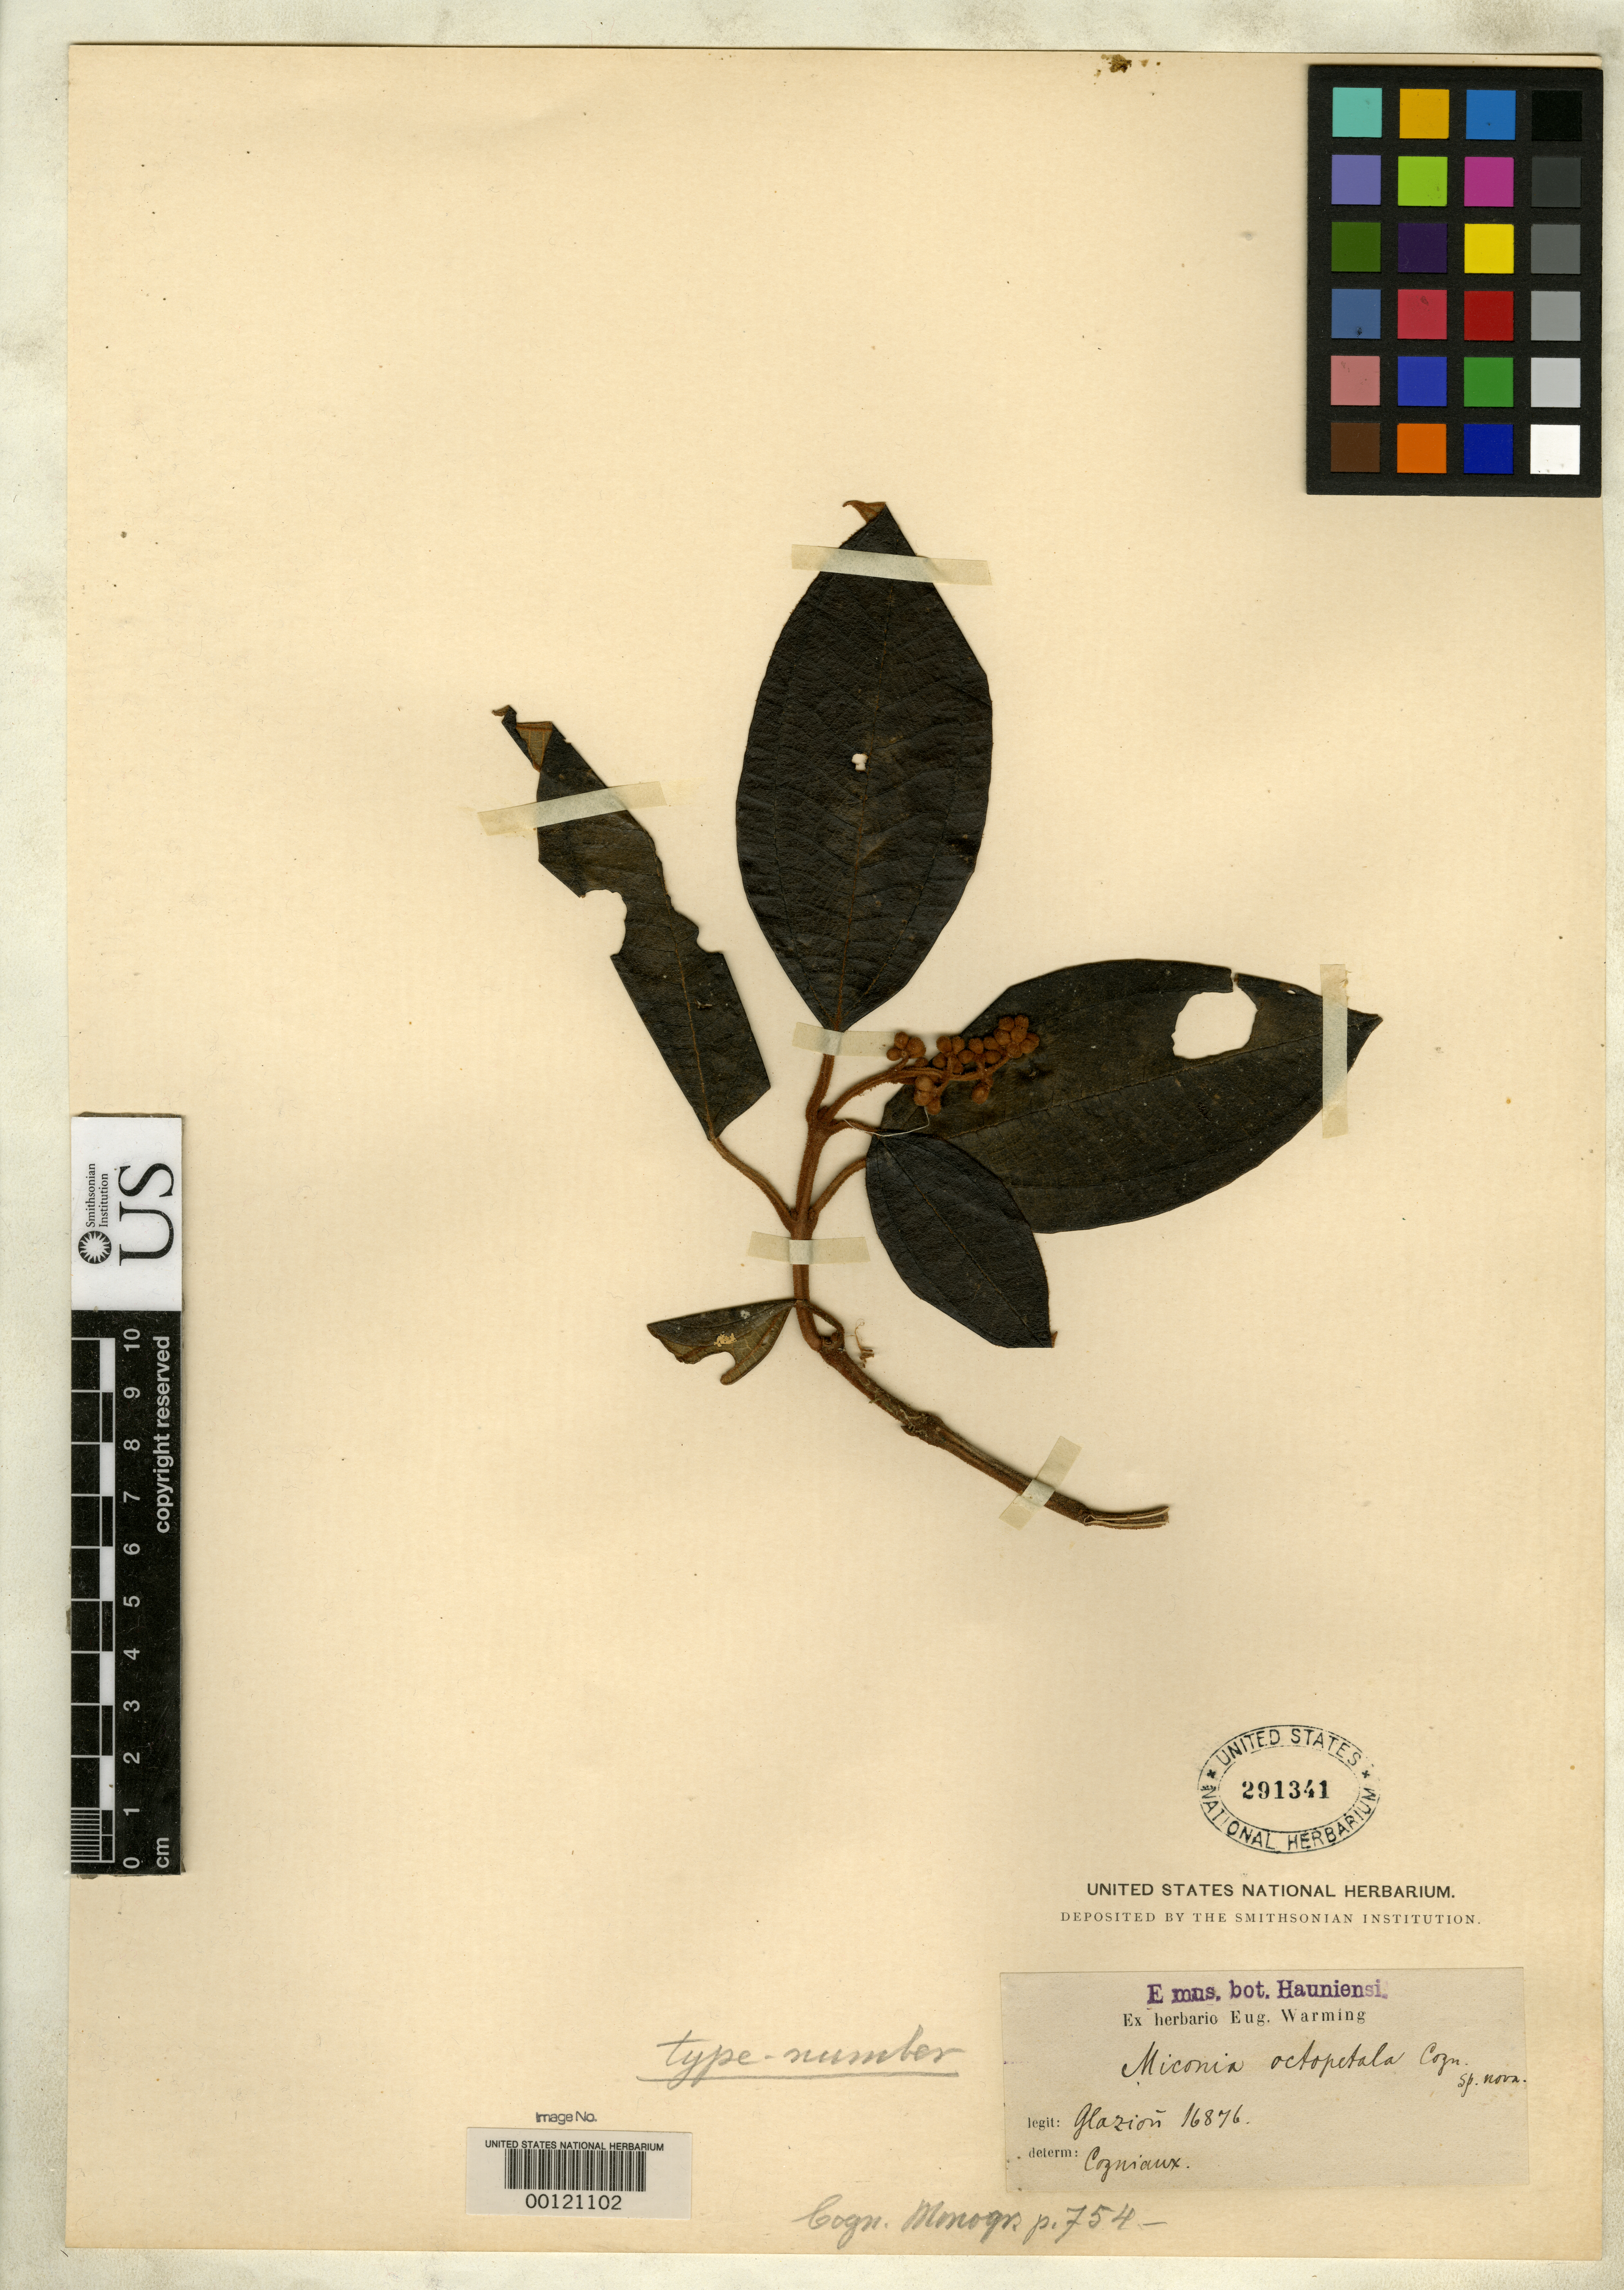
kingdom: Plantae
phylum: Tracheophyta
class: Magnoliopsida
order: Myrtales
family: Melastomataceae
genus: Miconia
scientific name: Miconia octopetala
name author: Cogn. in A. DC.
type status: Isosyntype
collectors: A. F. M. Glaziou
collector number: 16876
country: Brazil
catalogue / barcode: US 291341